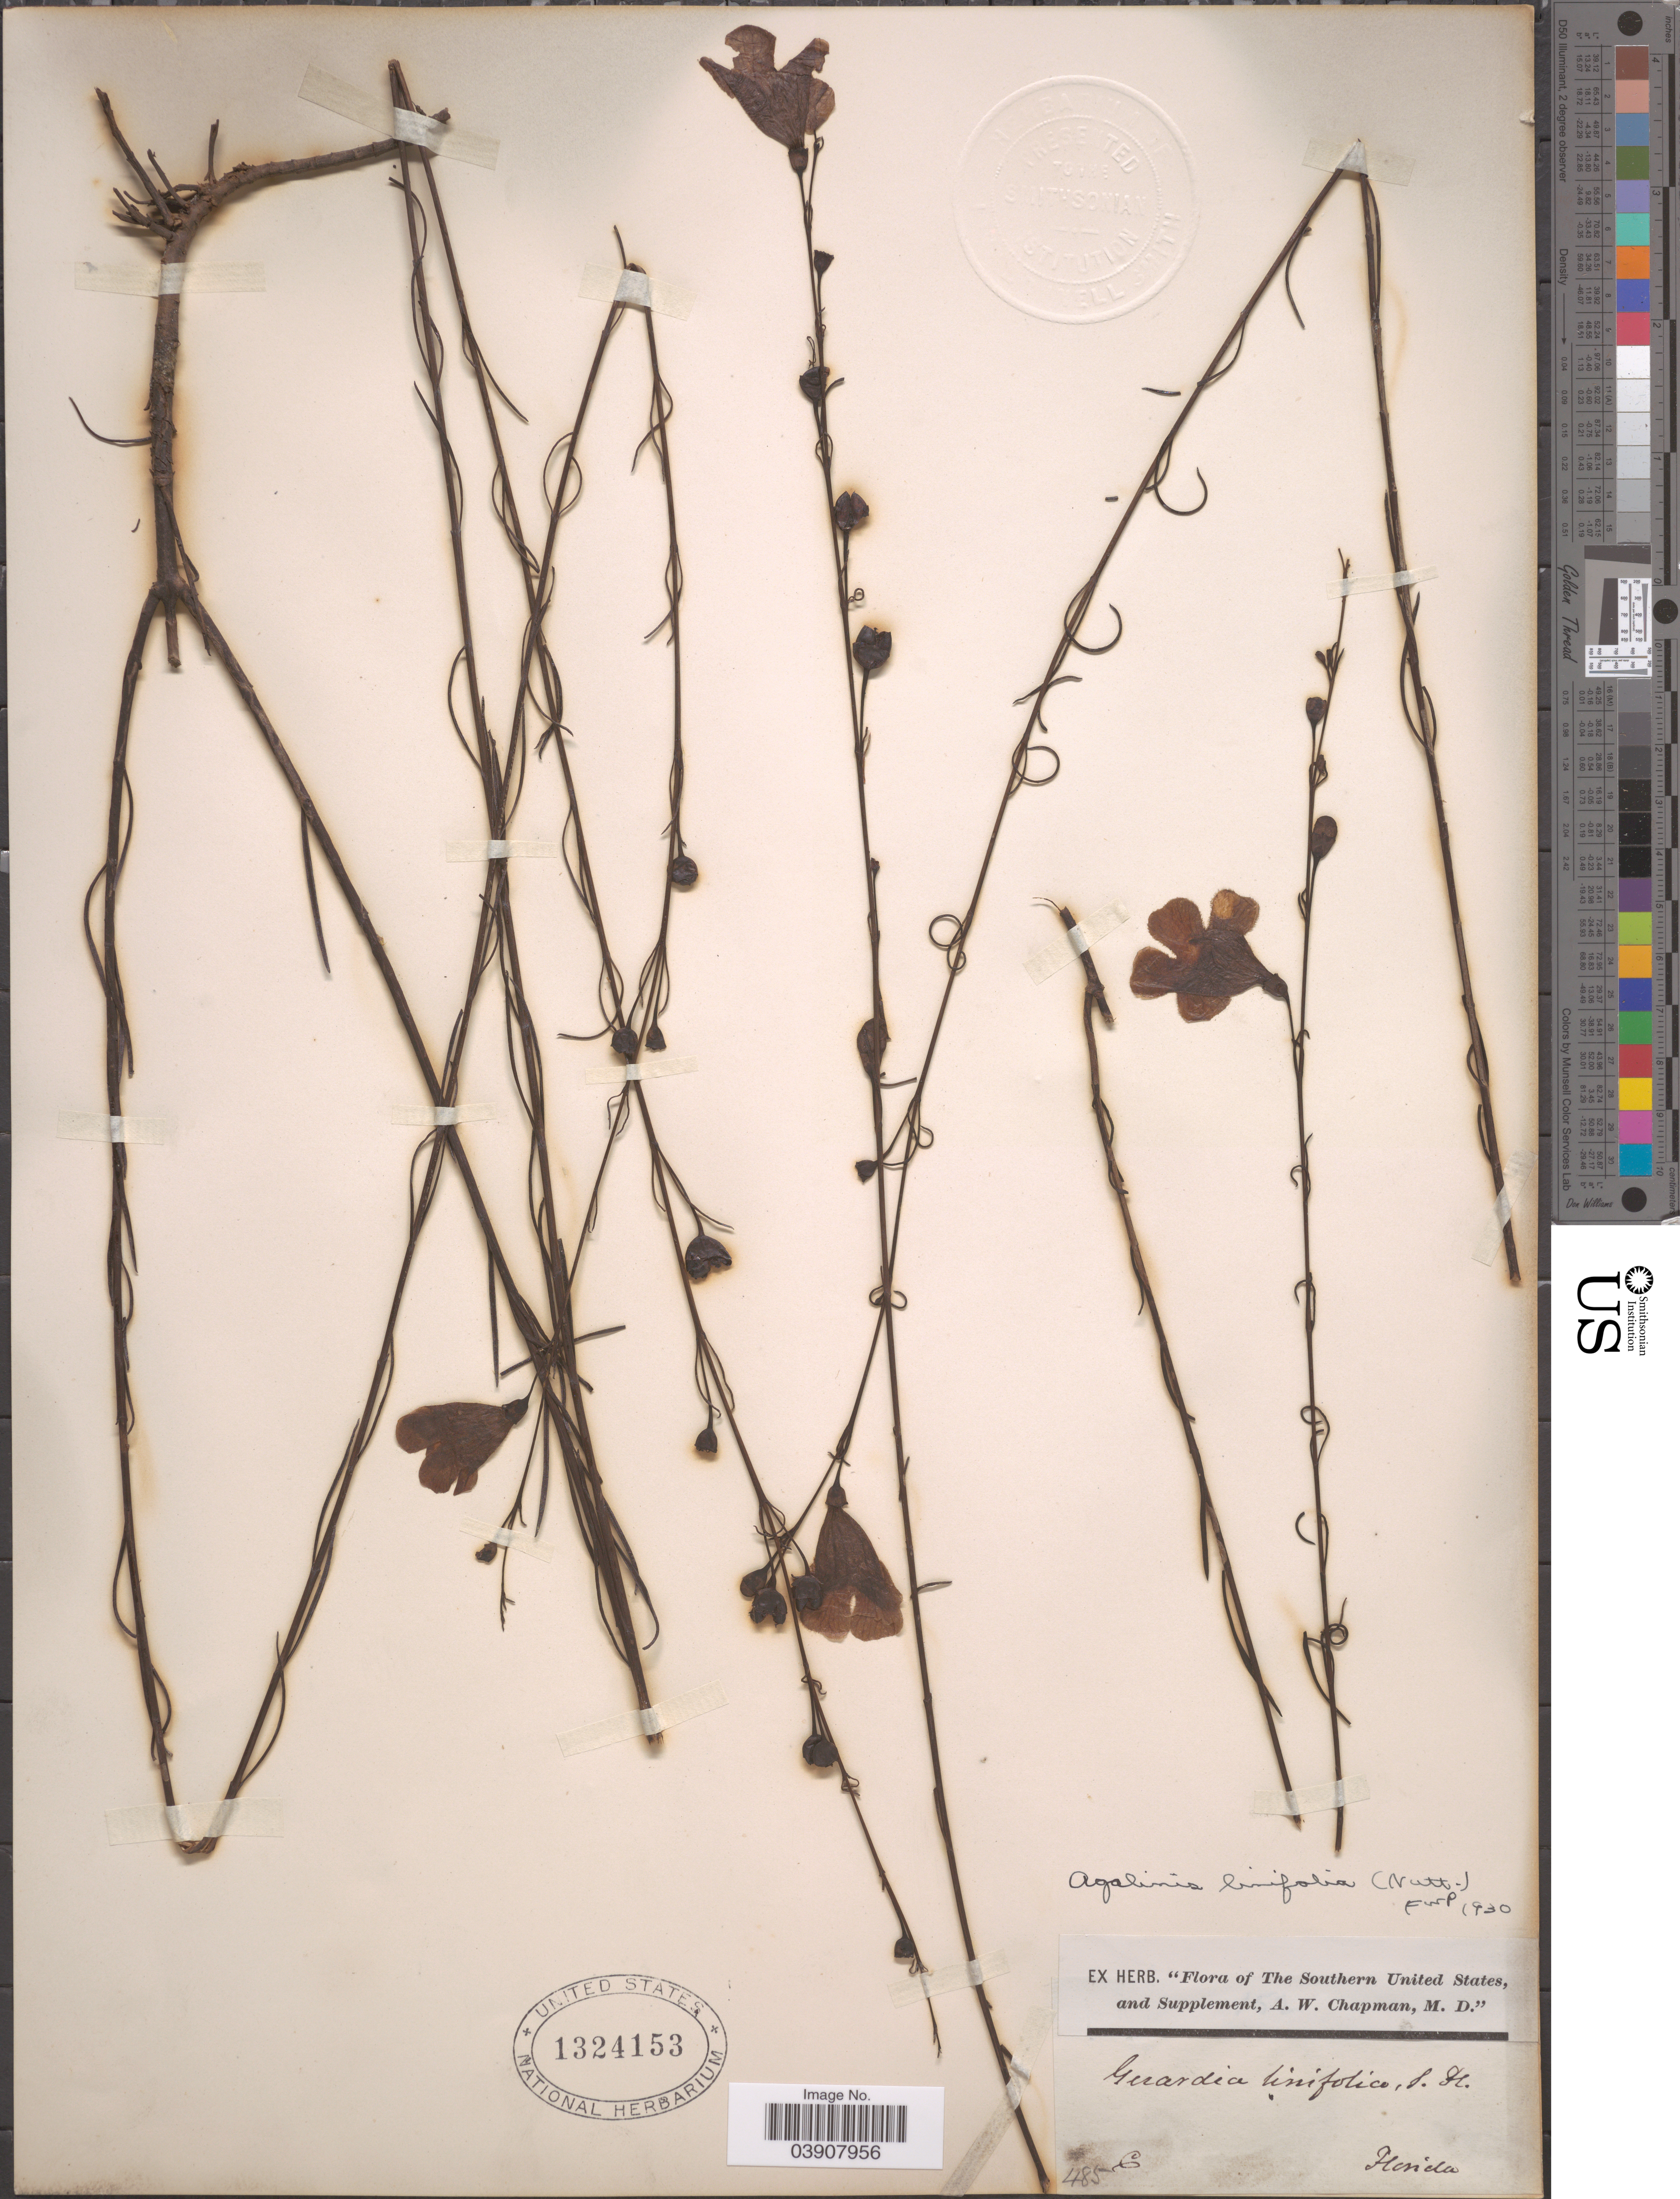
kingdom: Plantae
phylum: Tracheophyta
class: Magnoliopsida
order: Lamiales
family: Orobanchaceae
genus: Agalinis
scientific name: Agalinis linifolia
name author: (Nutt.) Britton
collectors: A. W. Chapman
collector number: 485C*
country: United States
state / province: Florida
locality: The Southern United States.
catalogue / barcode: US 1324153